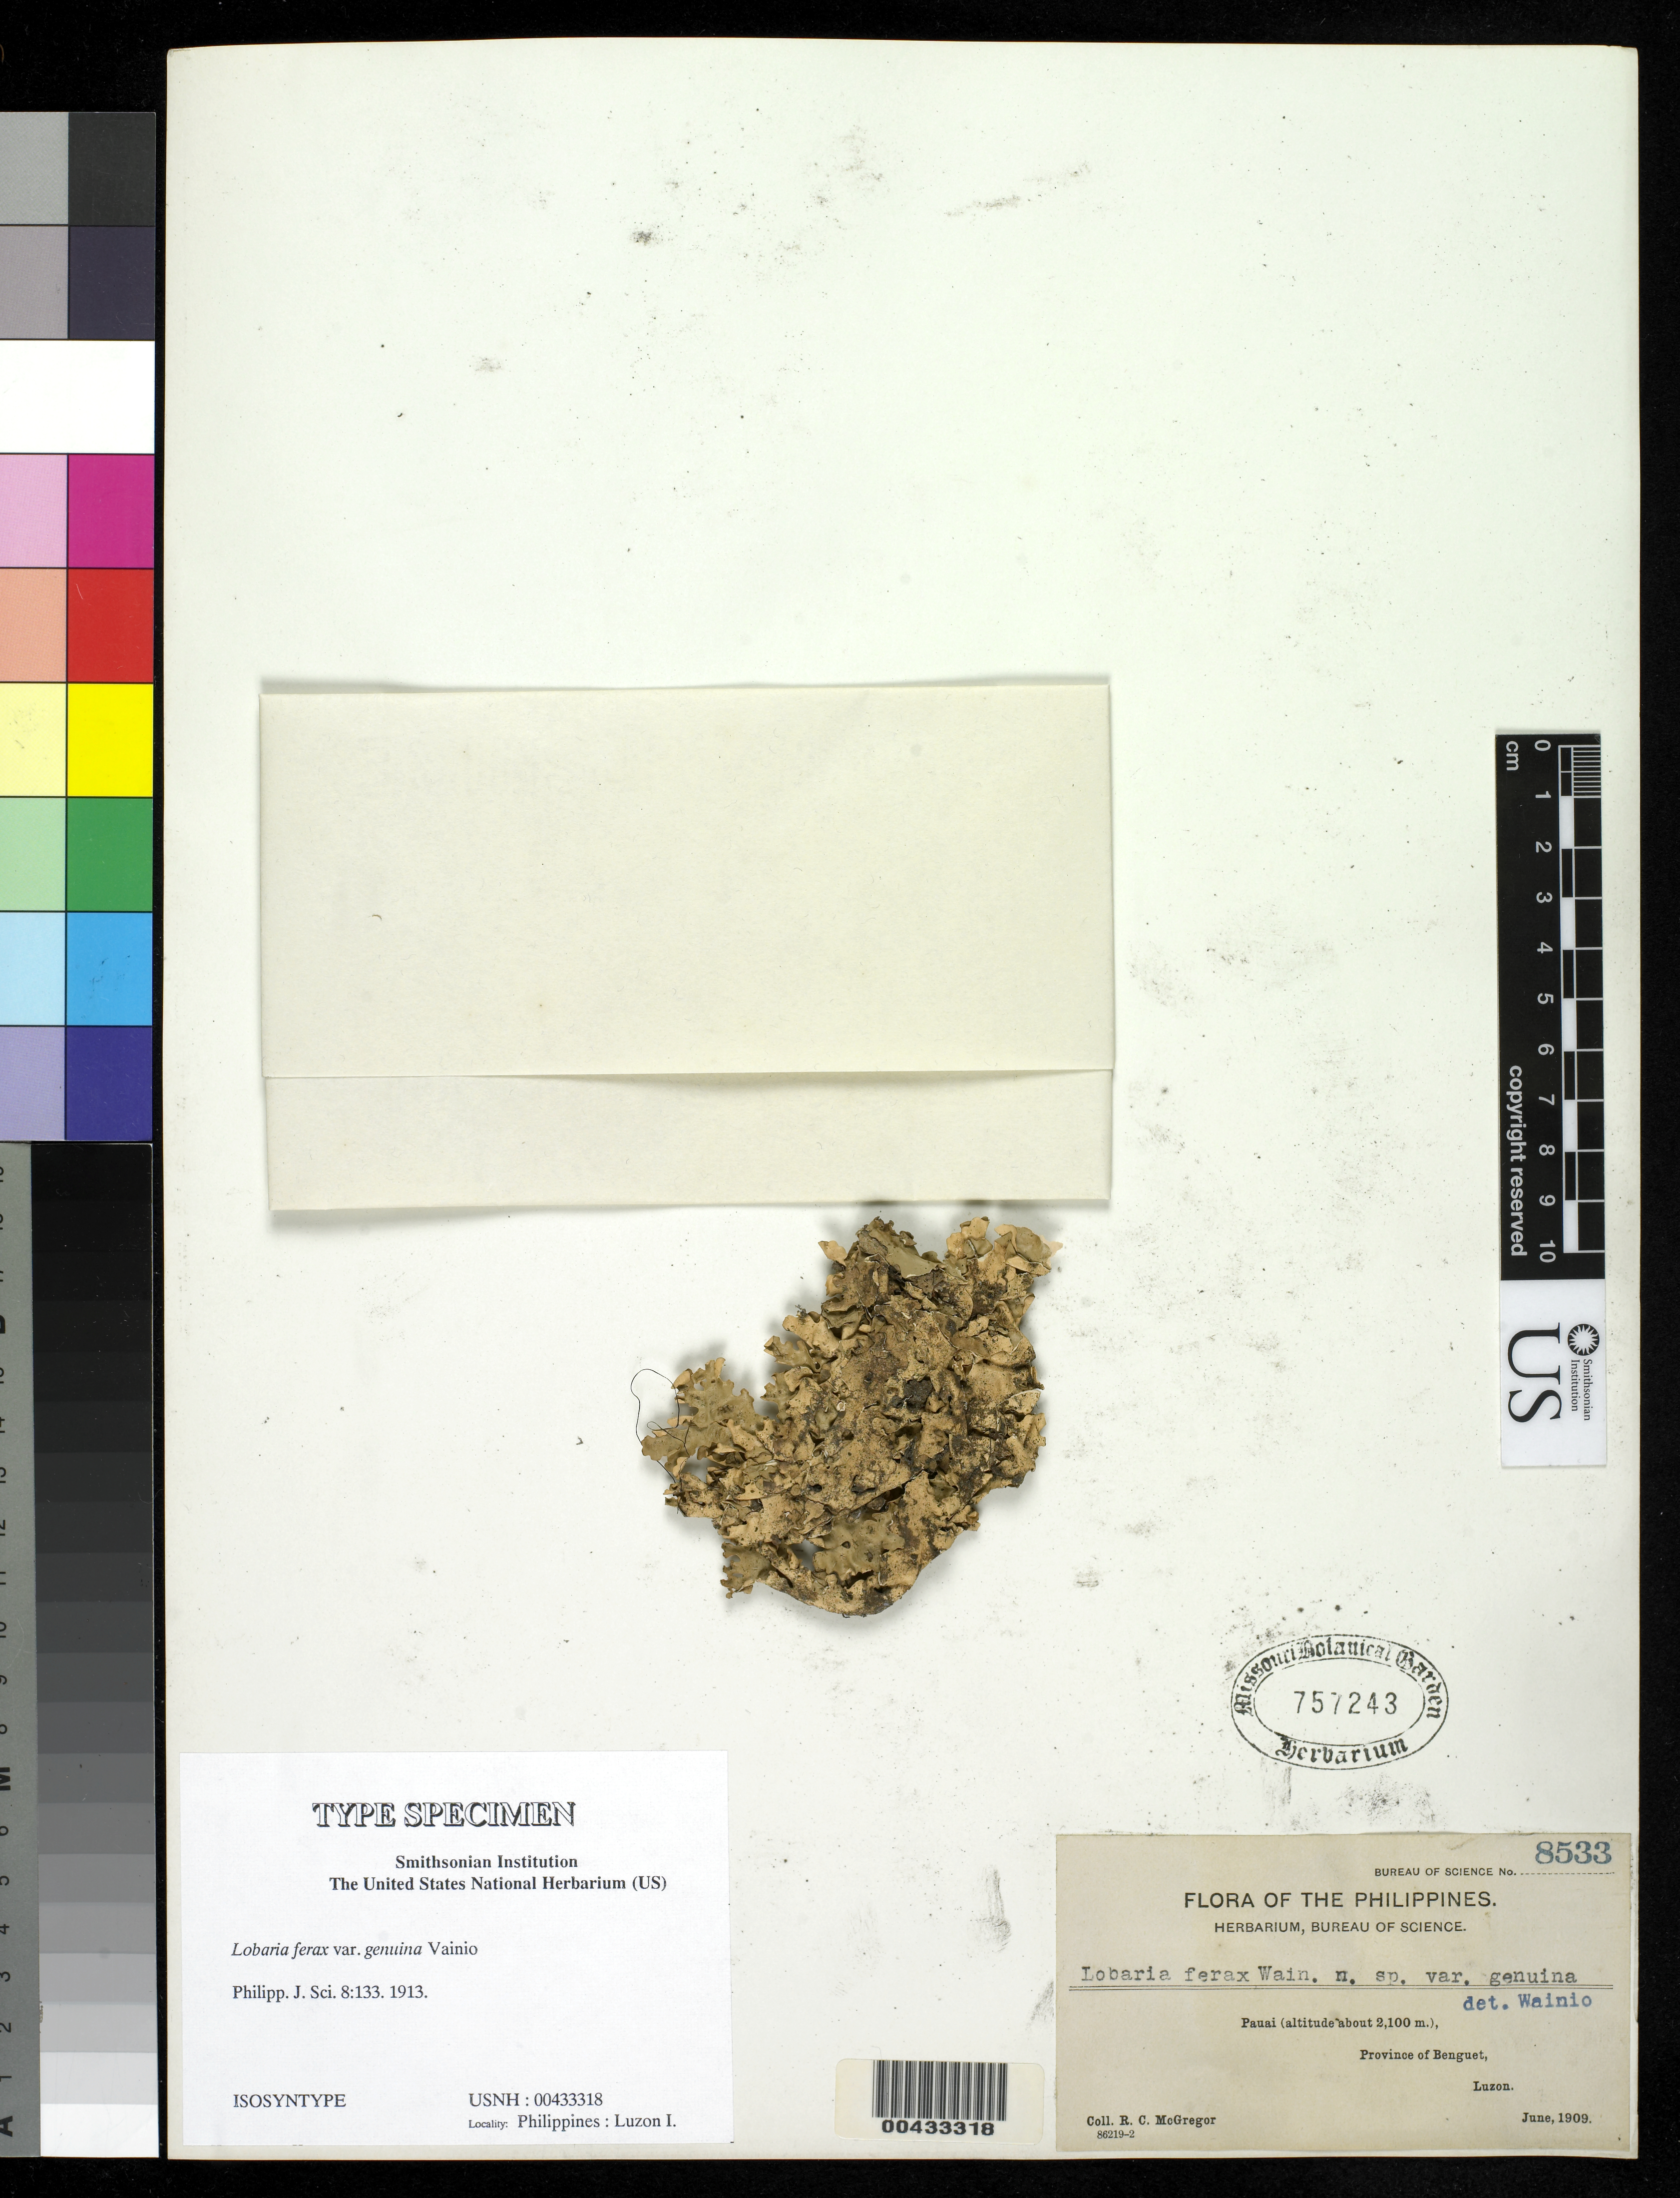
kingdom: Fungi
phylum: Ascomycota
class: Lecanoromycetes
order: Peltigerales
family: Lobariaceae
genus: Lobaria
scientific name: Lobaria ferax var. genuina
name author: Vain.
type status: Isosyntype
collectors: R. C. McGregor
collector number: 8533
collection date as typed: Jun 1909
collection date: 1909-06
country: Philippines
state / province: Cordillera (Administrative Region)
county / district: Benguet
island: Luzon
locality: Pauai.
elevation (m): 2100